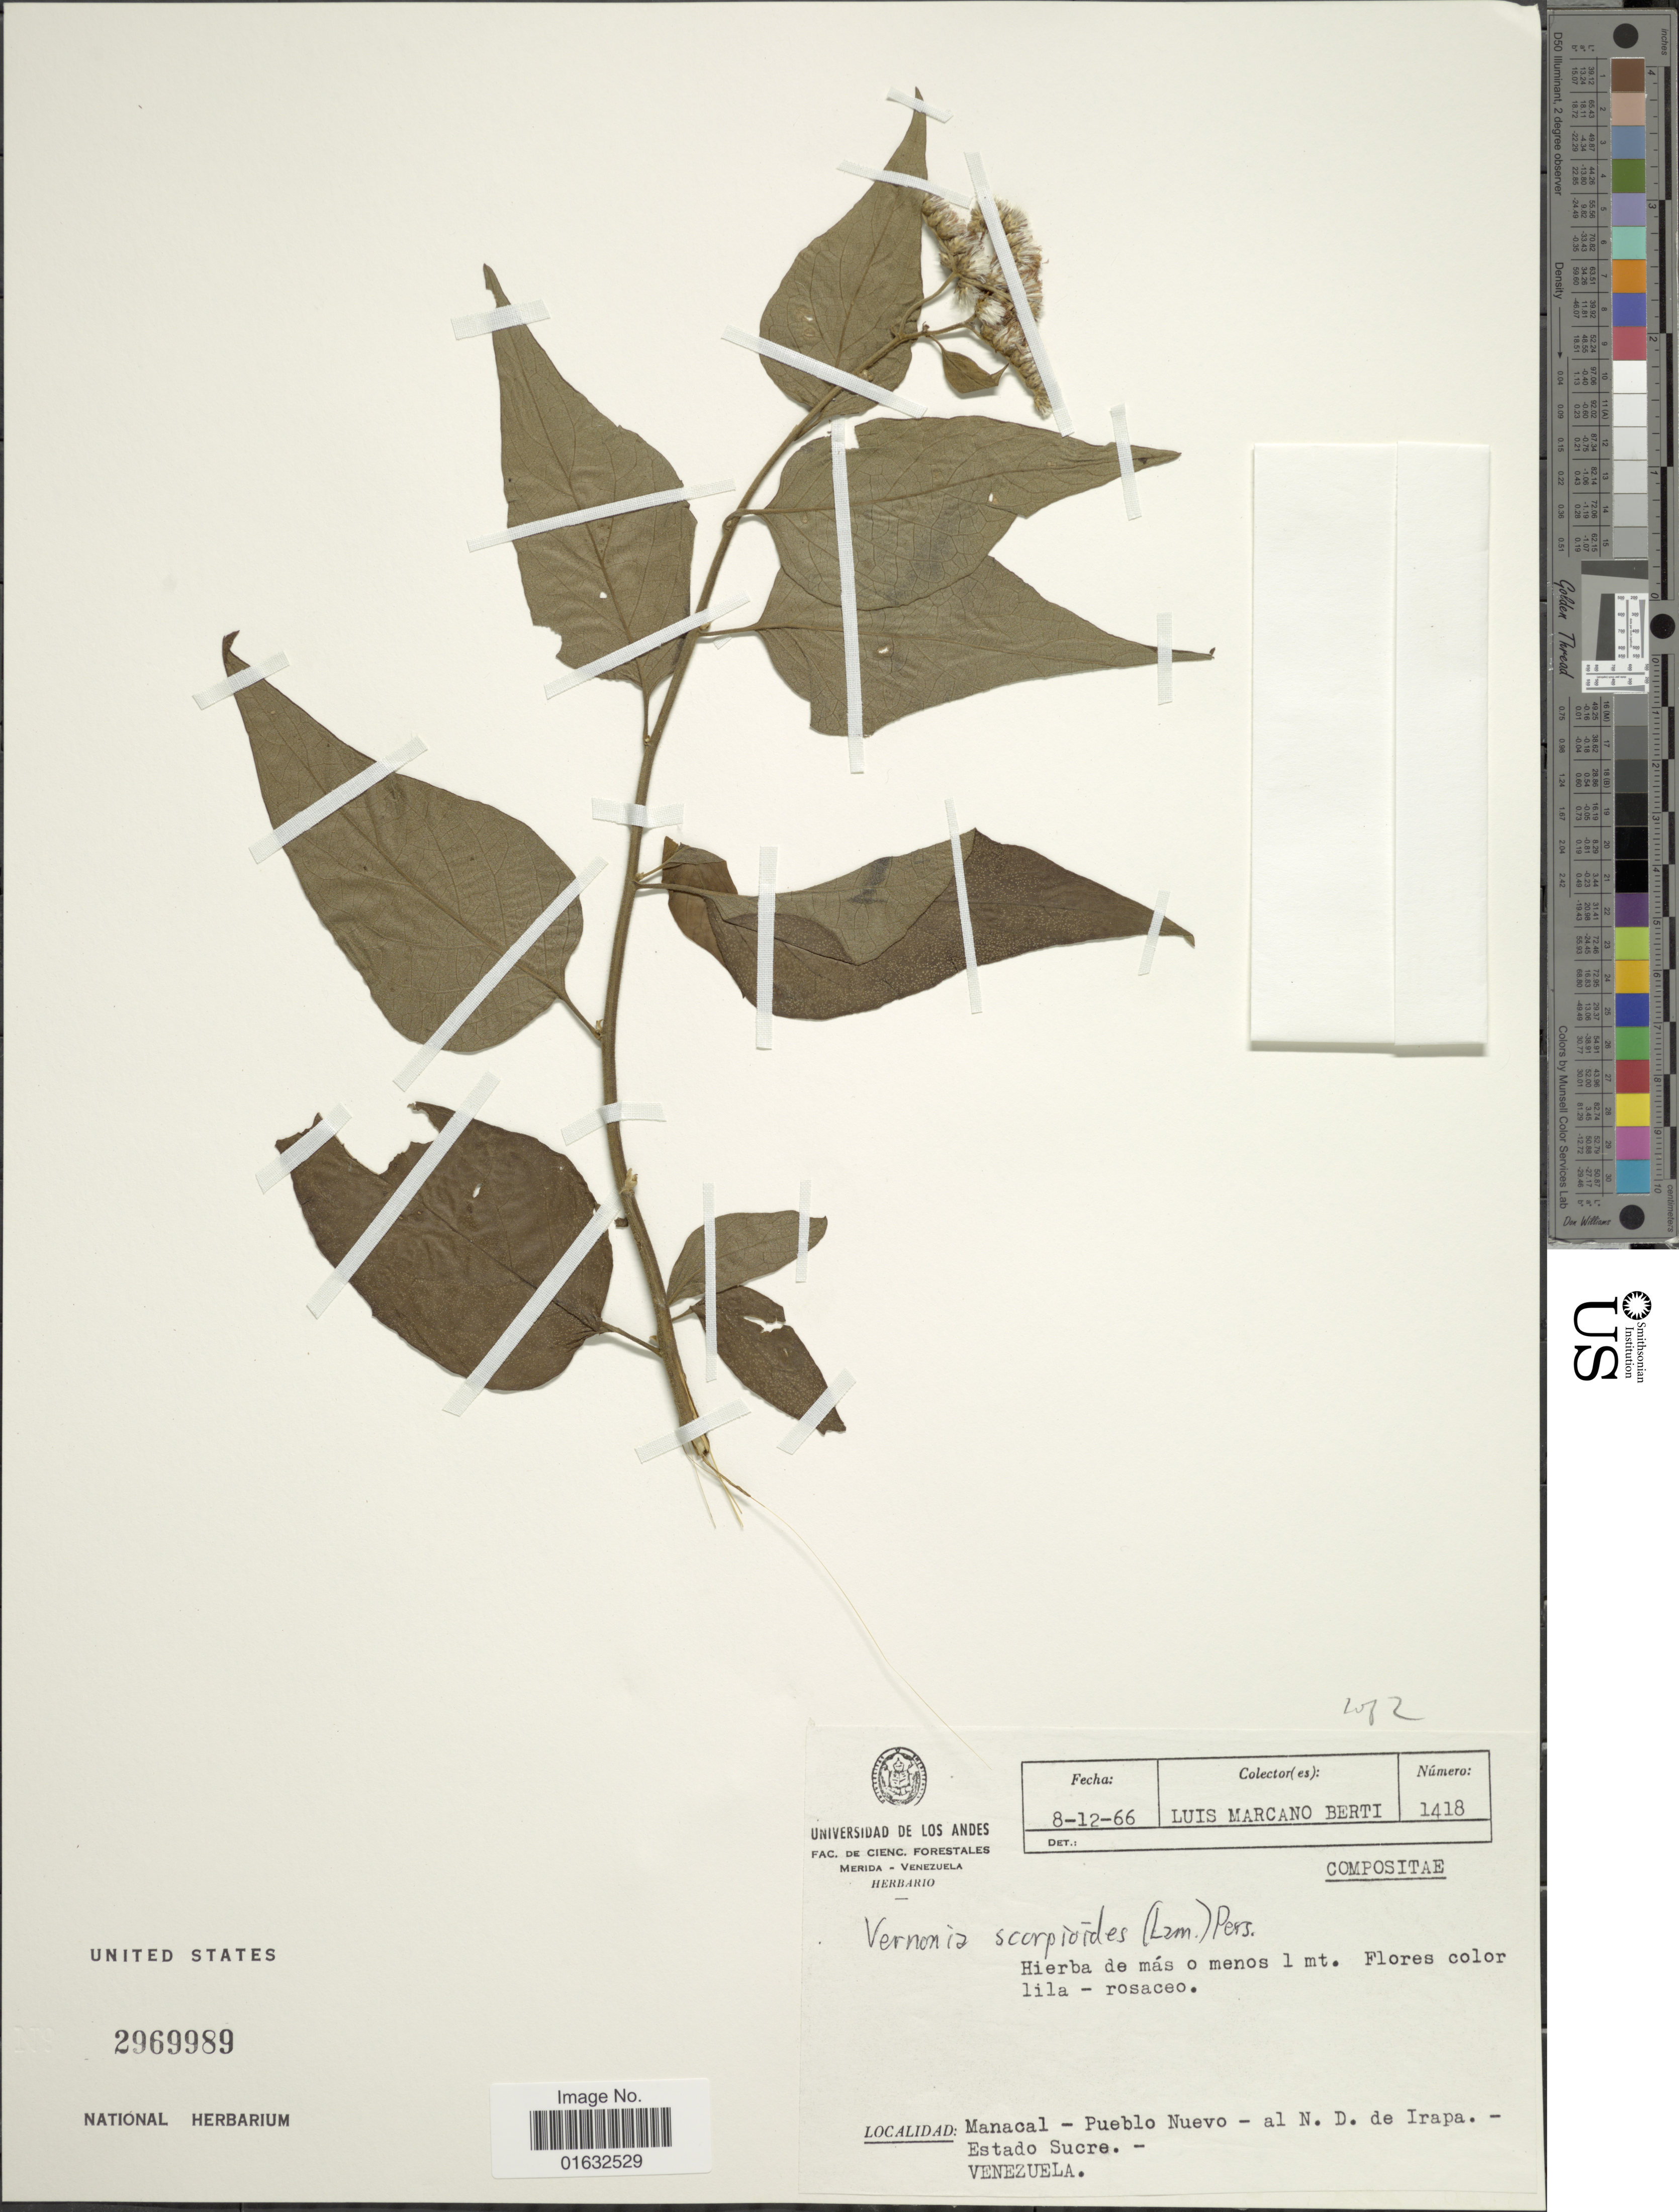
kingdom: Plantae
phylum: Tracheophyta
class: Magnoliopsida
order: Asterales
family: Asteraceae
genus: Cyrtocymura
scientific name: Cyrtocymura scorpioides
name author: (Lam.) H. Rob.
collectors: L. Marcano-Berti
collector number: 1418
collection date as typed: Transcribed d/m/y: 8/12/66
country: Venezuela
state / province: Sucre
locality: Manacal - Pueblo Nuevo - al N. D. de Irapa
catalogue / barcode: US 2969989